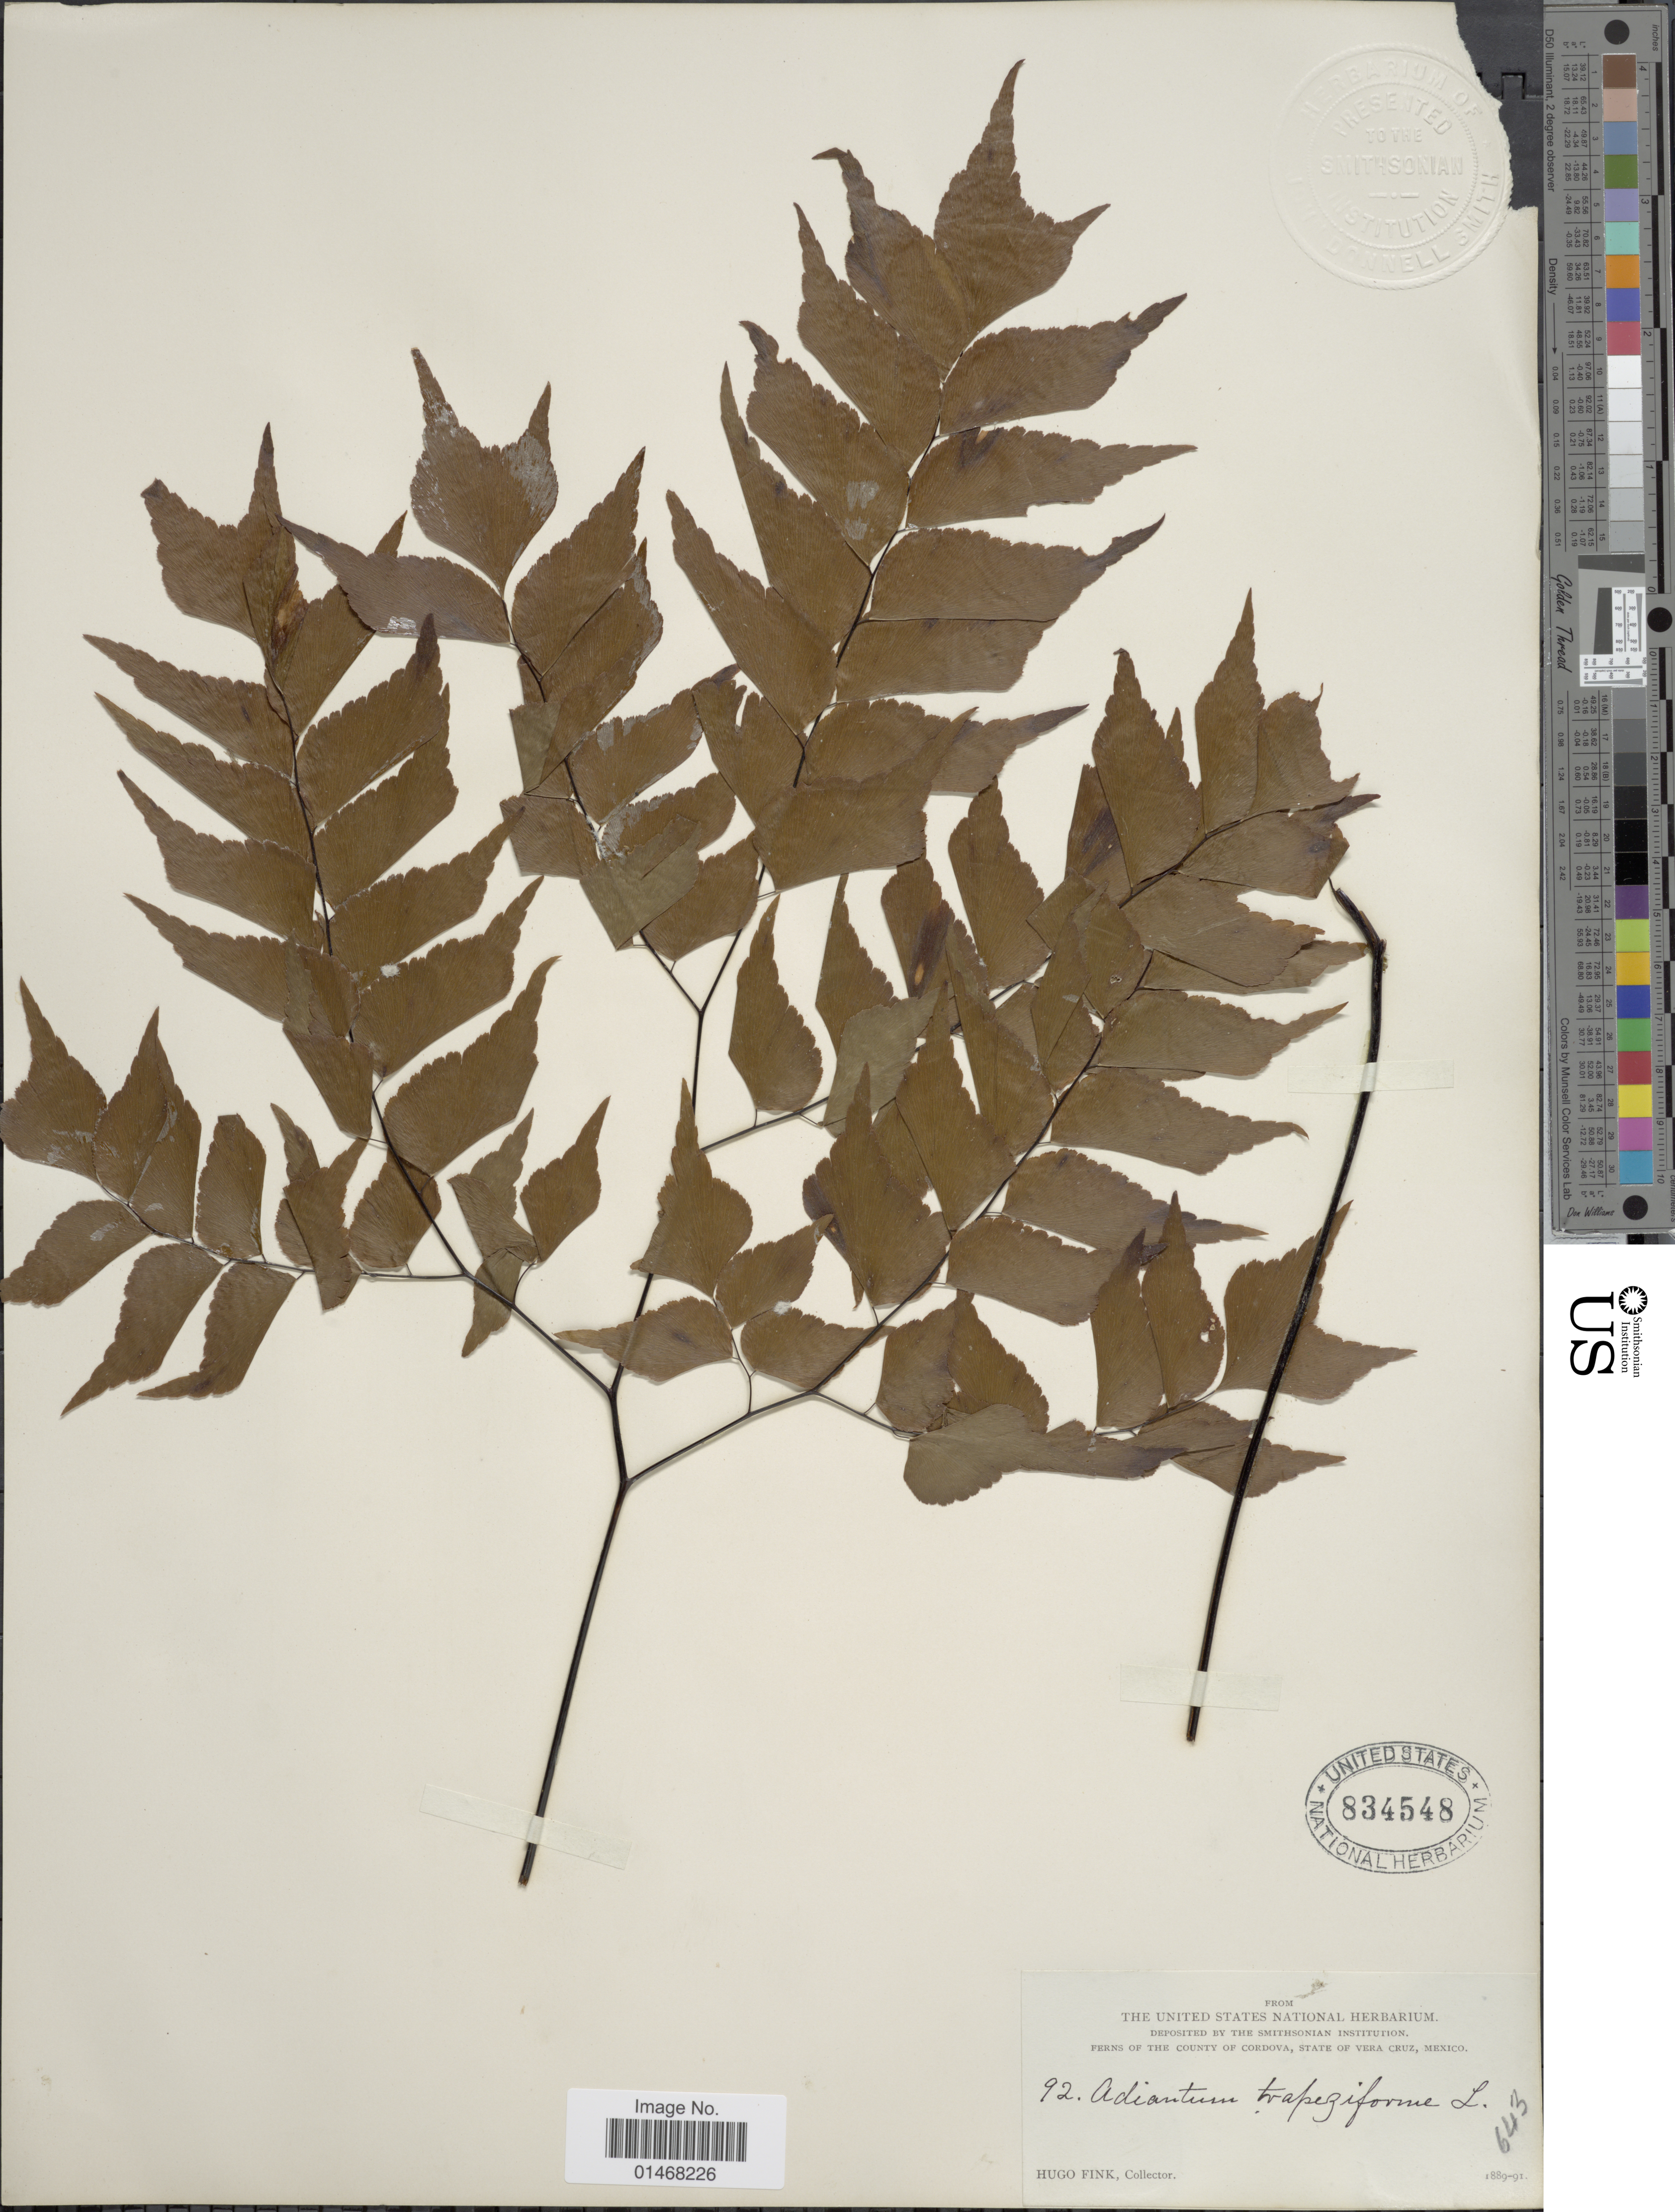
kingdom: Plantae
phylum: Tracheophyta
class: Polypodiopsida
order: Polypodiales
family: Pteridaceae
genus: Adiantum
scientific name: Adiantum trapeziforme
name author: L.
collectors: H. Fink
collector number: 92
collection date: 1889/1891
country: Mexico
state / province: Veracruz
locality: Ferns of the County of Cordova, State of Vera Cruz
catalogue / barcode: US 834548